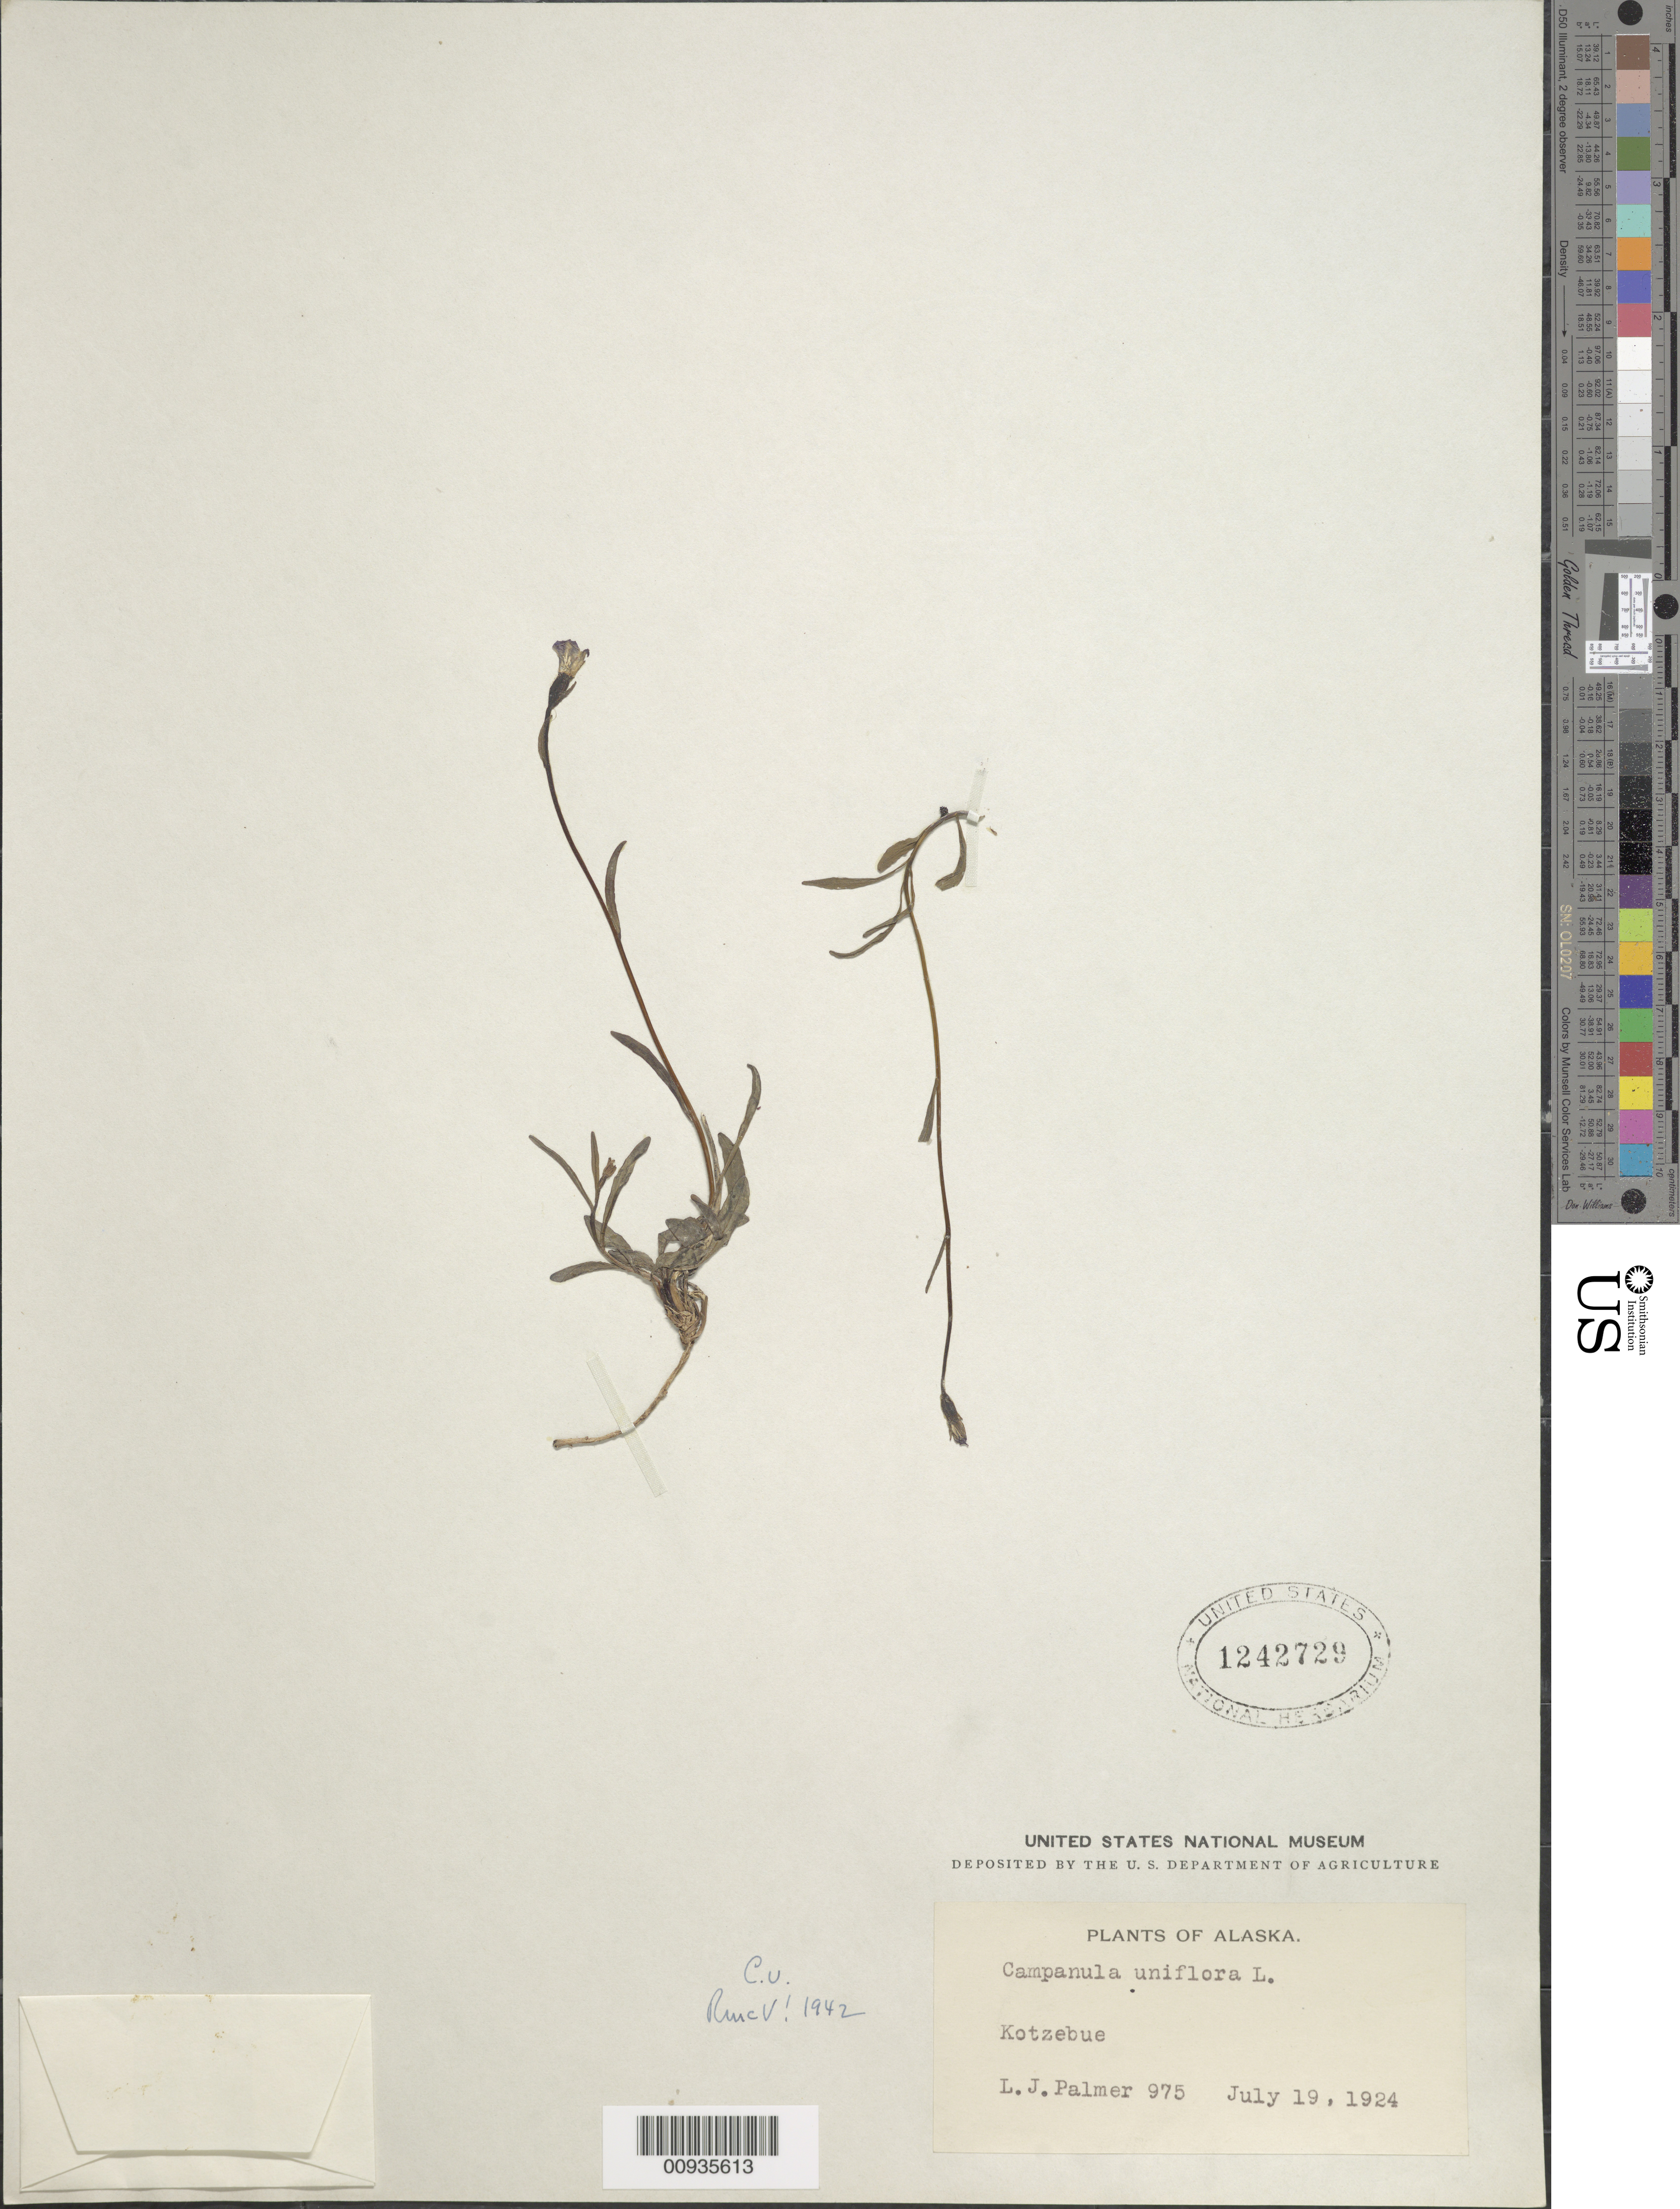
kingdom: Plantae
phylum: Tracheophyta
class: Magnoliopsida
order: Asterales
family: Campanulaceae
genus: Campanula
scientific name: Campanula uniflora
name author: L.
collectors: L. J. Palmer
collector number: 975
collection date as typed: July 19, 1924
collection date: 1924-07-19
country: United States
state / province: Alaska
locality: Kotzebue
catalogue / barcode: US 1242729